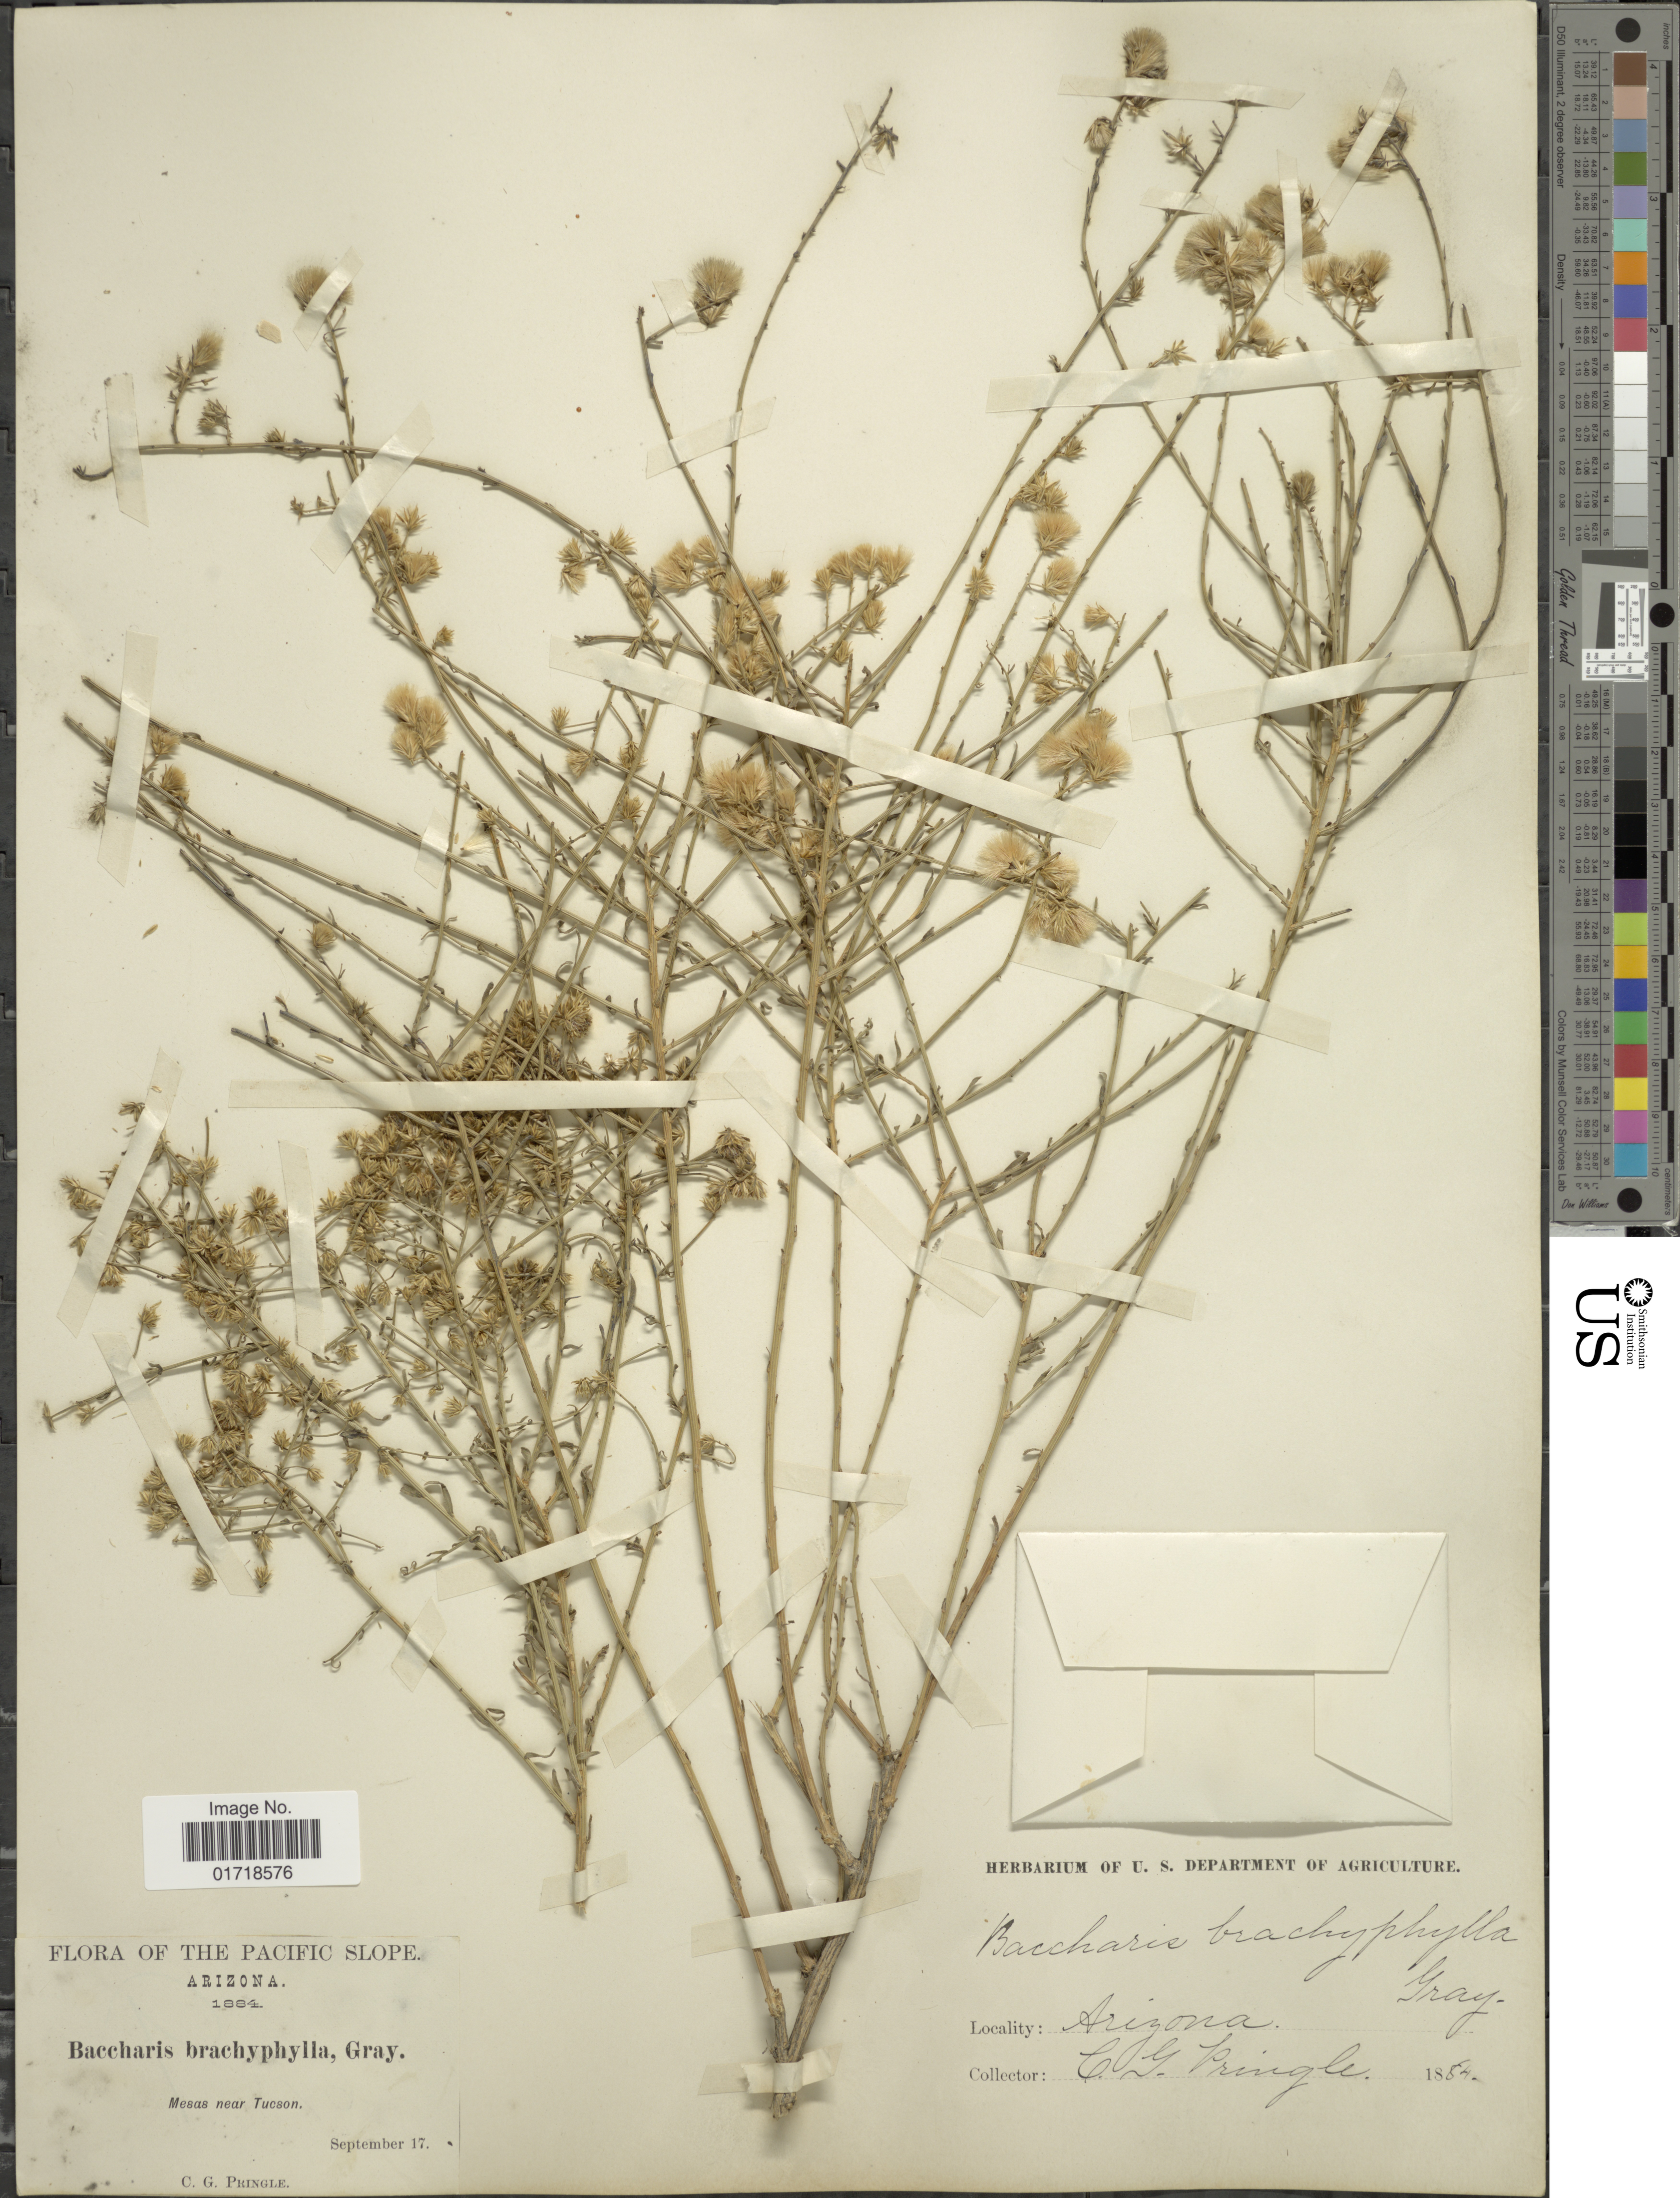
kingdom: Plantae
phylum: Tracheophyta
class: Magnoliopsida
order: Asterales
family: Asteraceae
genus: Baccharis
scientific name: Baccharis brachyphylla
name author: A. Gray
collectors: C. G. Pringle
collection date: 1884-09-17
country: United States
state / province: Arizona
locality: The Pacific slope, Mesas near Tucson.